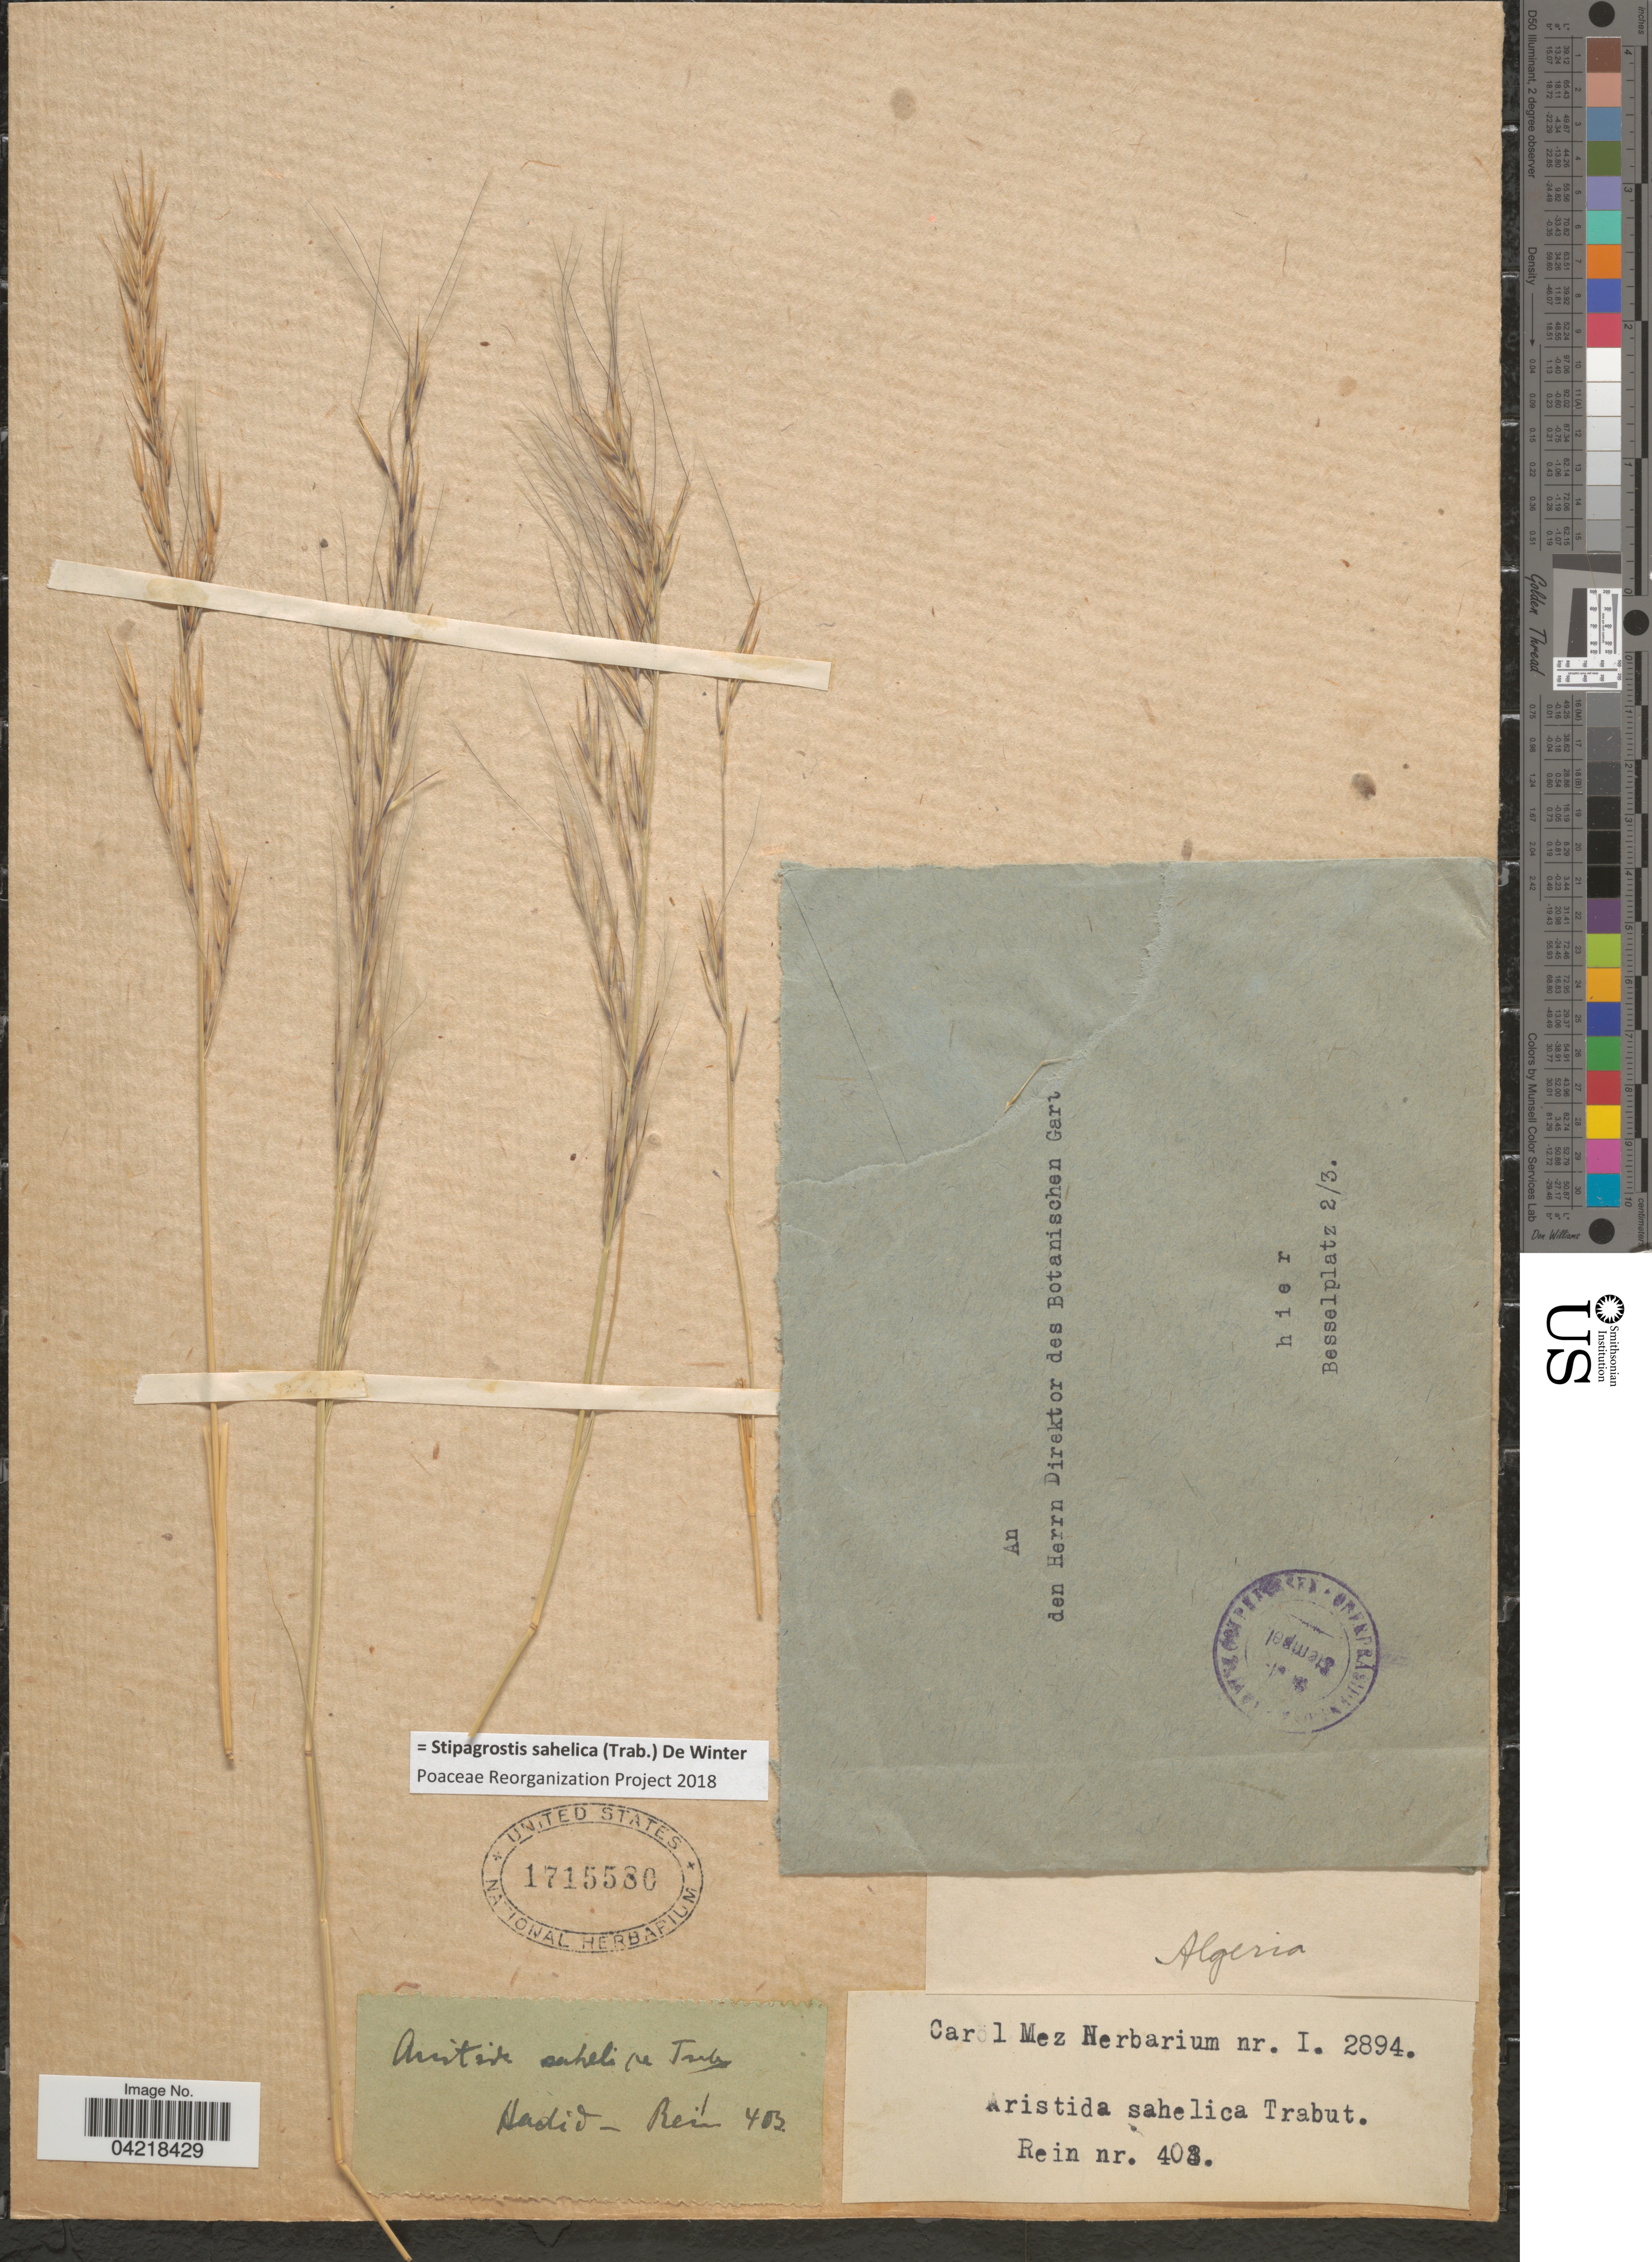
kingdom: Plantae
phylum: Tracheophyta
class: Liliopsida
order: Poales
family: Poaceae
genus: Stipagrostis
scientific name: Stipagrostis sahelica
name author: (Trab.) De Winter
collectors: Rein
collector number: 403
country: Algeria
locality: Hadid.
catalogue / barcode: US 1715580